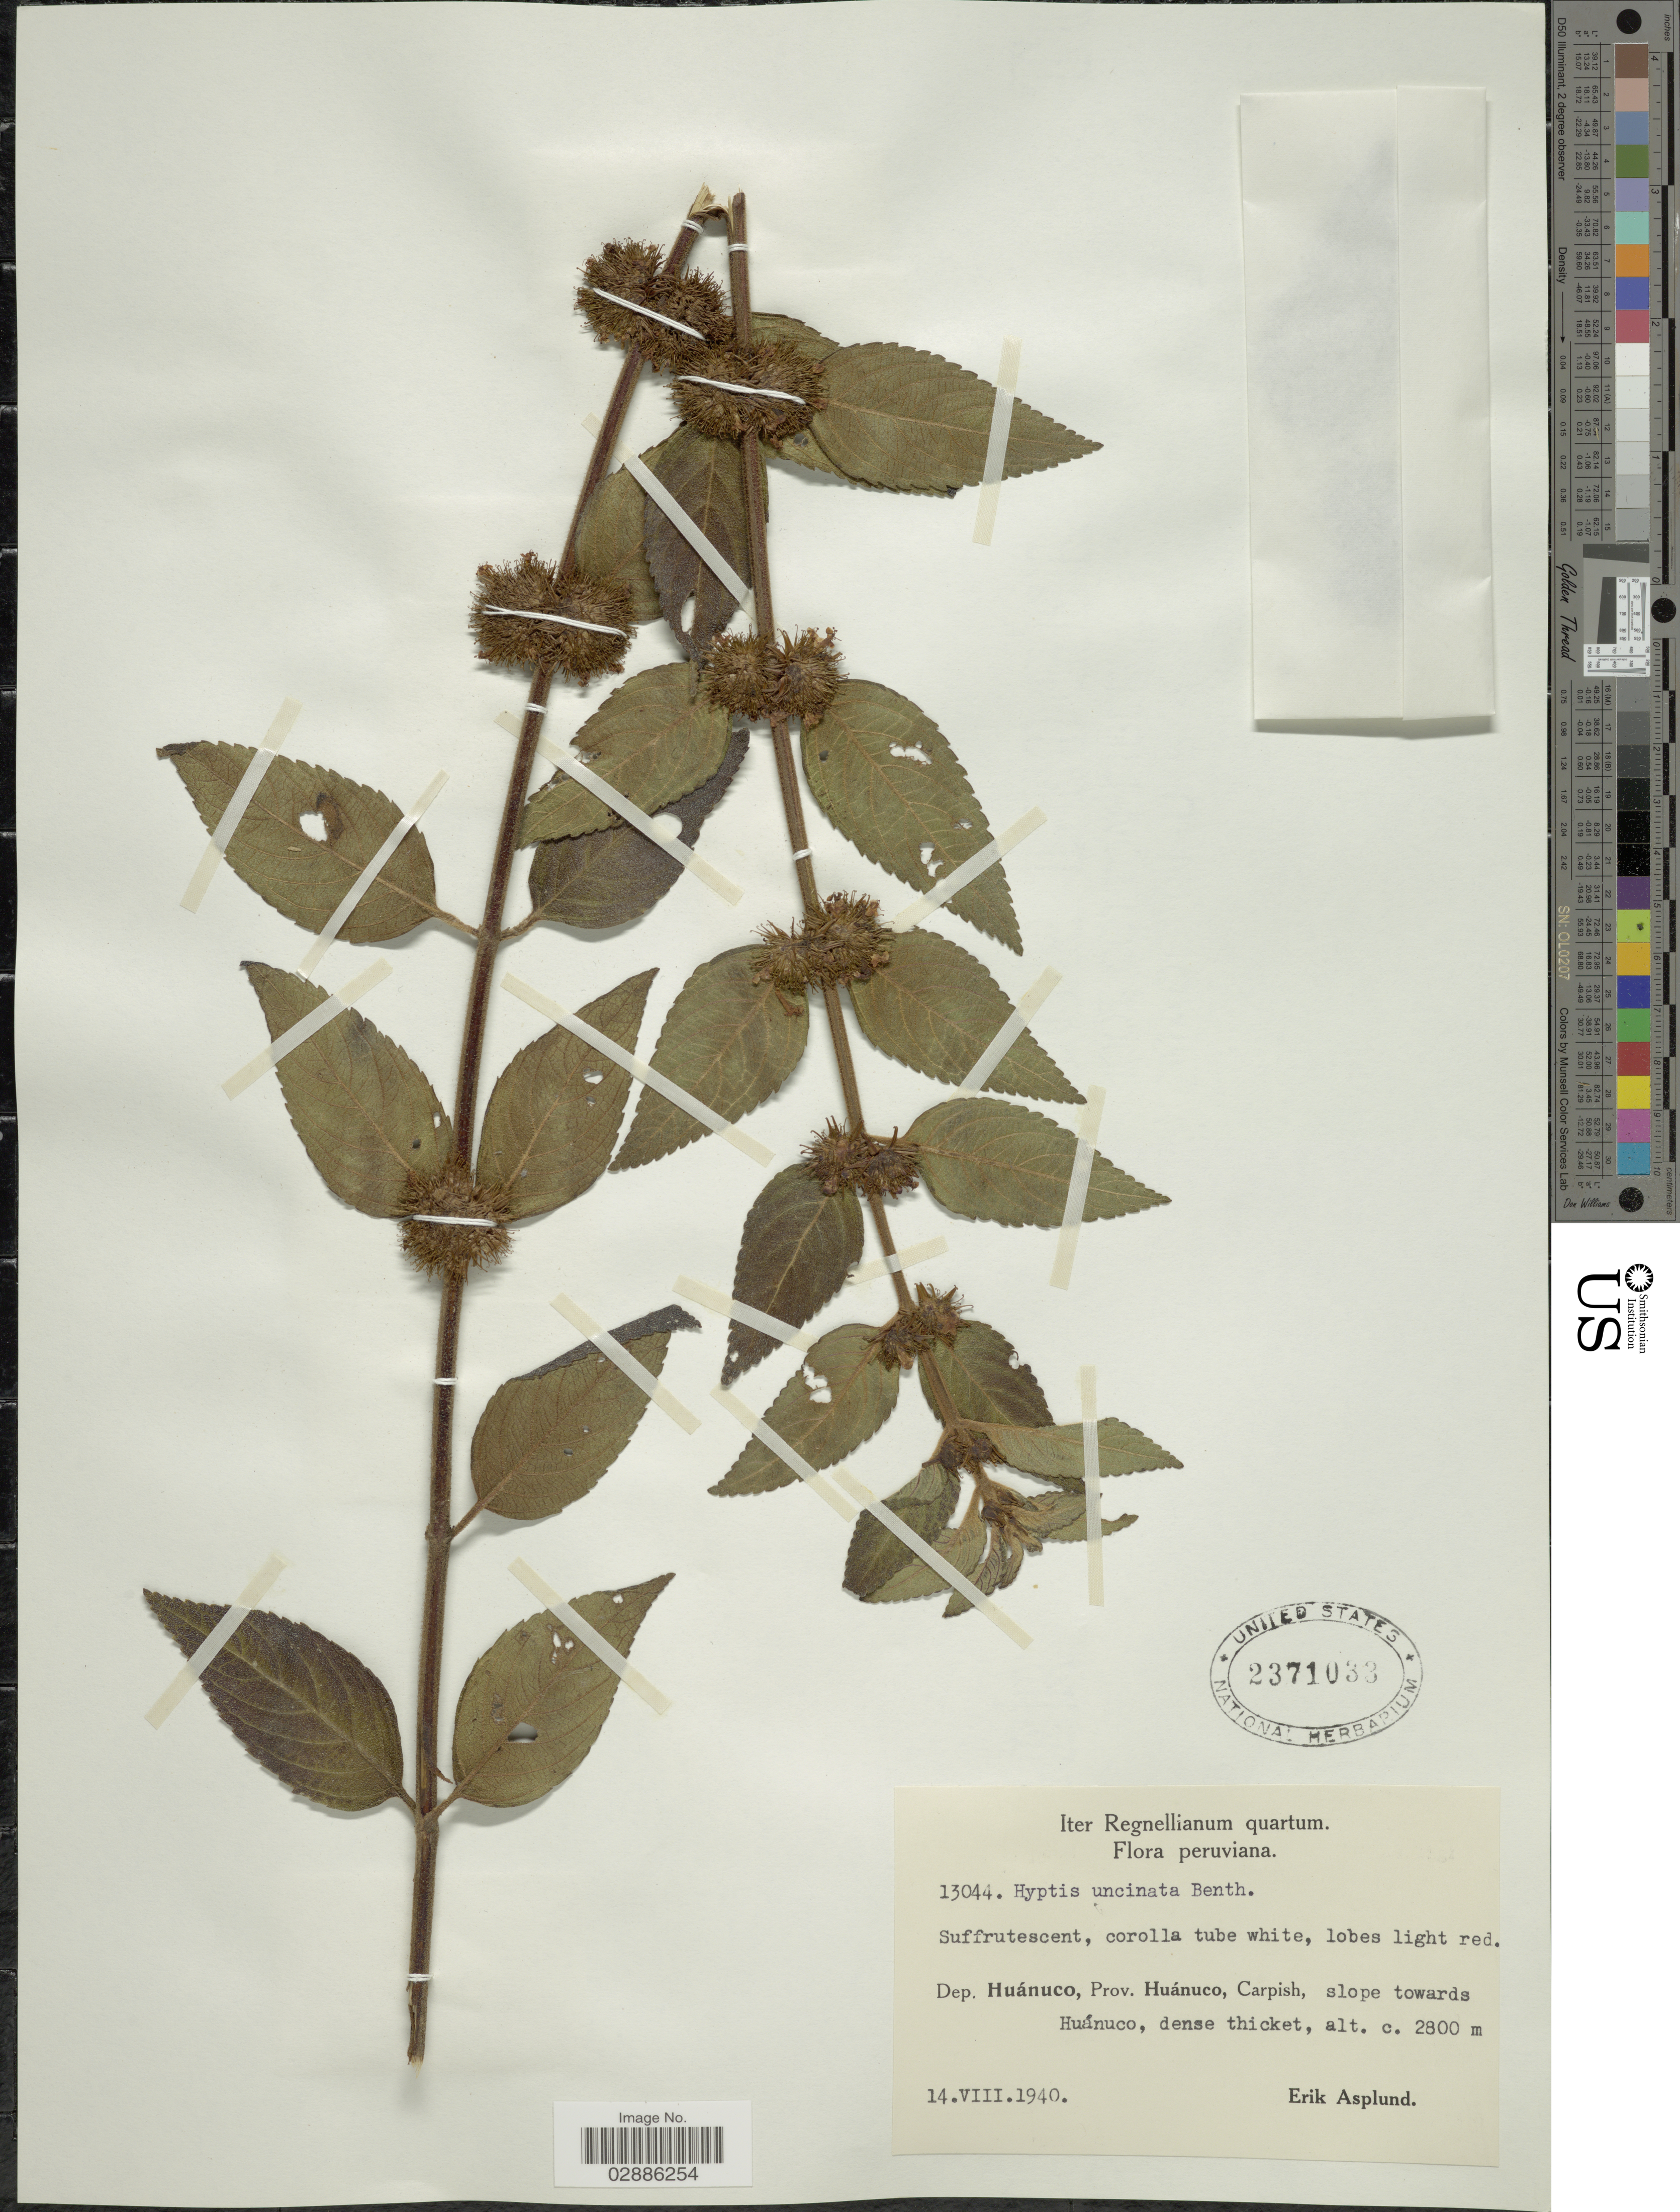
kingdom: Plantae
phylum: Tracheophyta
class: Magnoliopsida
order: Lamiales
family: Lamiaceae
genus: Hyptis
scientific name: Hyptis uncinata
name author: Benth.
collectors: E. Asplund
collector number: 13044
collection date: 1940-08-14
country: Peru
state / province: Huánuco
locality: Dep. Huánuco, Prov. Huánuco, Carpish, slope towards Huánuco.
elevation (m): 2800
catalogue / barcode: US 2371033